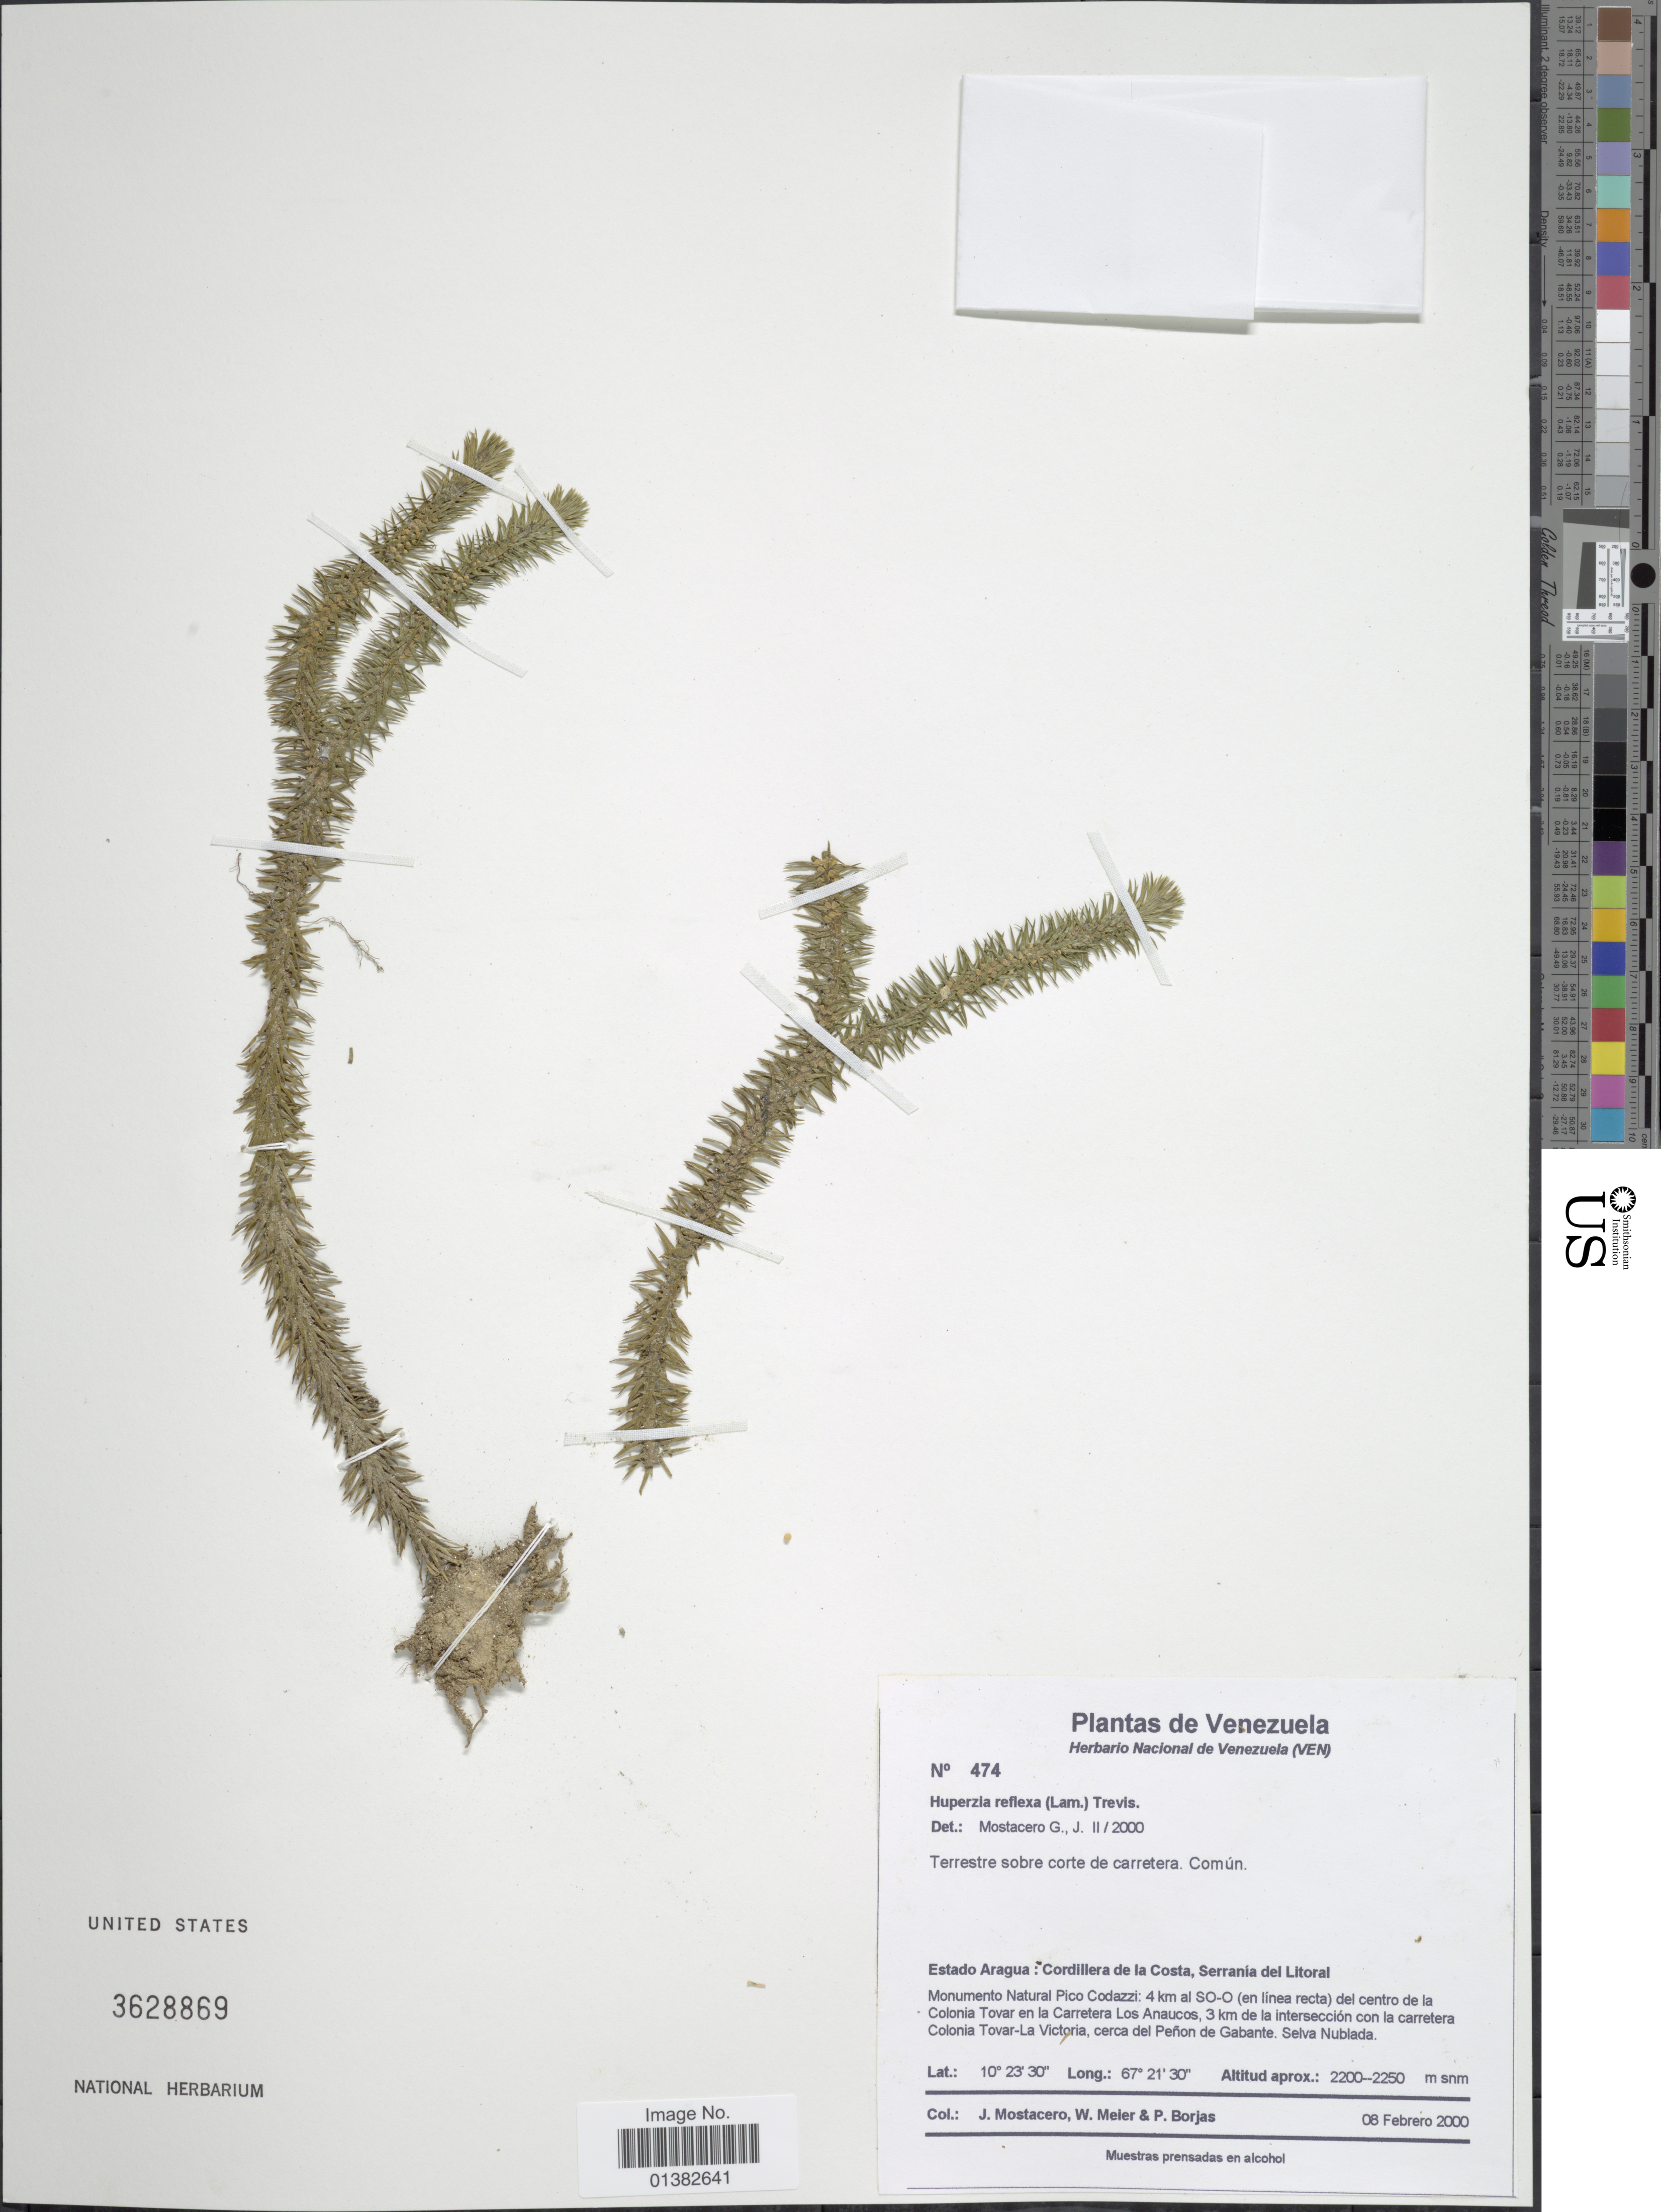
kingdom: Plantae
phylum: Tracheophyta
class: Lycopodiopsida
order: Lycopodiales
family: Lycopodiaceae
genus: Phlegmariurus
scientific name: Phlegmariurus reflexus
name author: (Lam.) B. Øllg.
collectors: J. Mostacero, W. Meier & P. Borjas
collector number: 474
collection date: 2000-02-08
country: Venezuela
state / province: Aragua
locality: Cordillera de la Costa, Serrania del Litoral. Monumento Natural Pico Codazzi: 4 km al SO-O (en linea recta) del centro de la Colonia Tovar en la Carretera Los Anaucos, 3 km de la intersección con la carretera Colonia Tovar-La Victoria, cerca del Peñon de Gabante. Selva Nublada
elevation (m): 2200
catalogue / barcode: US 3628869